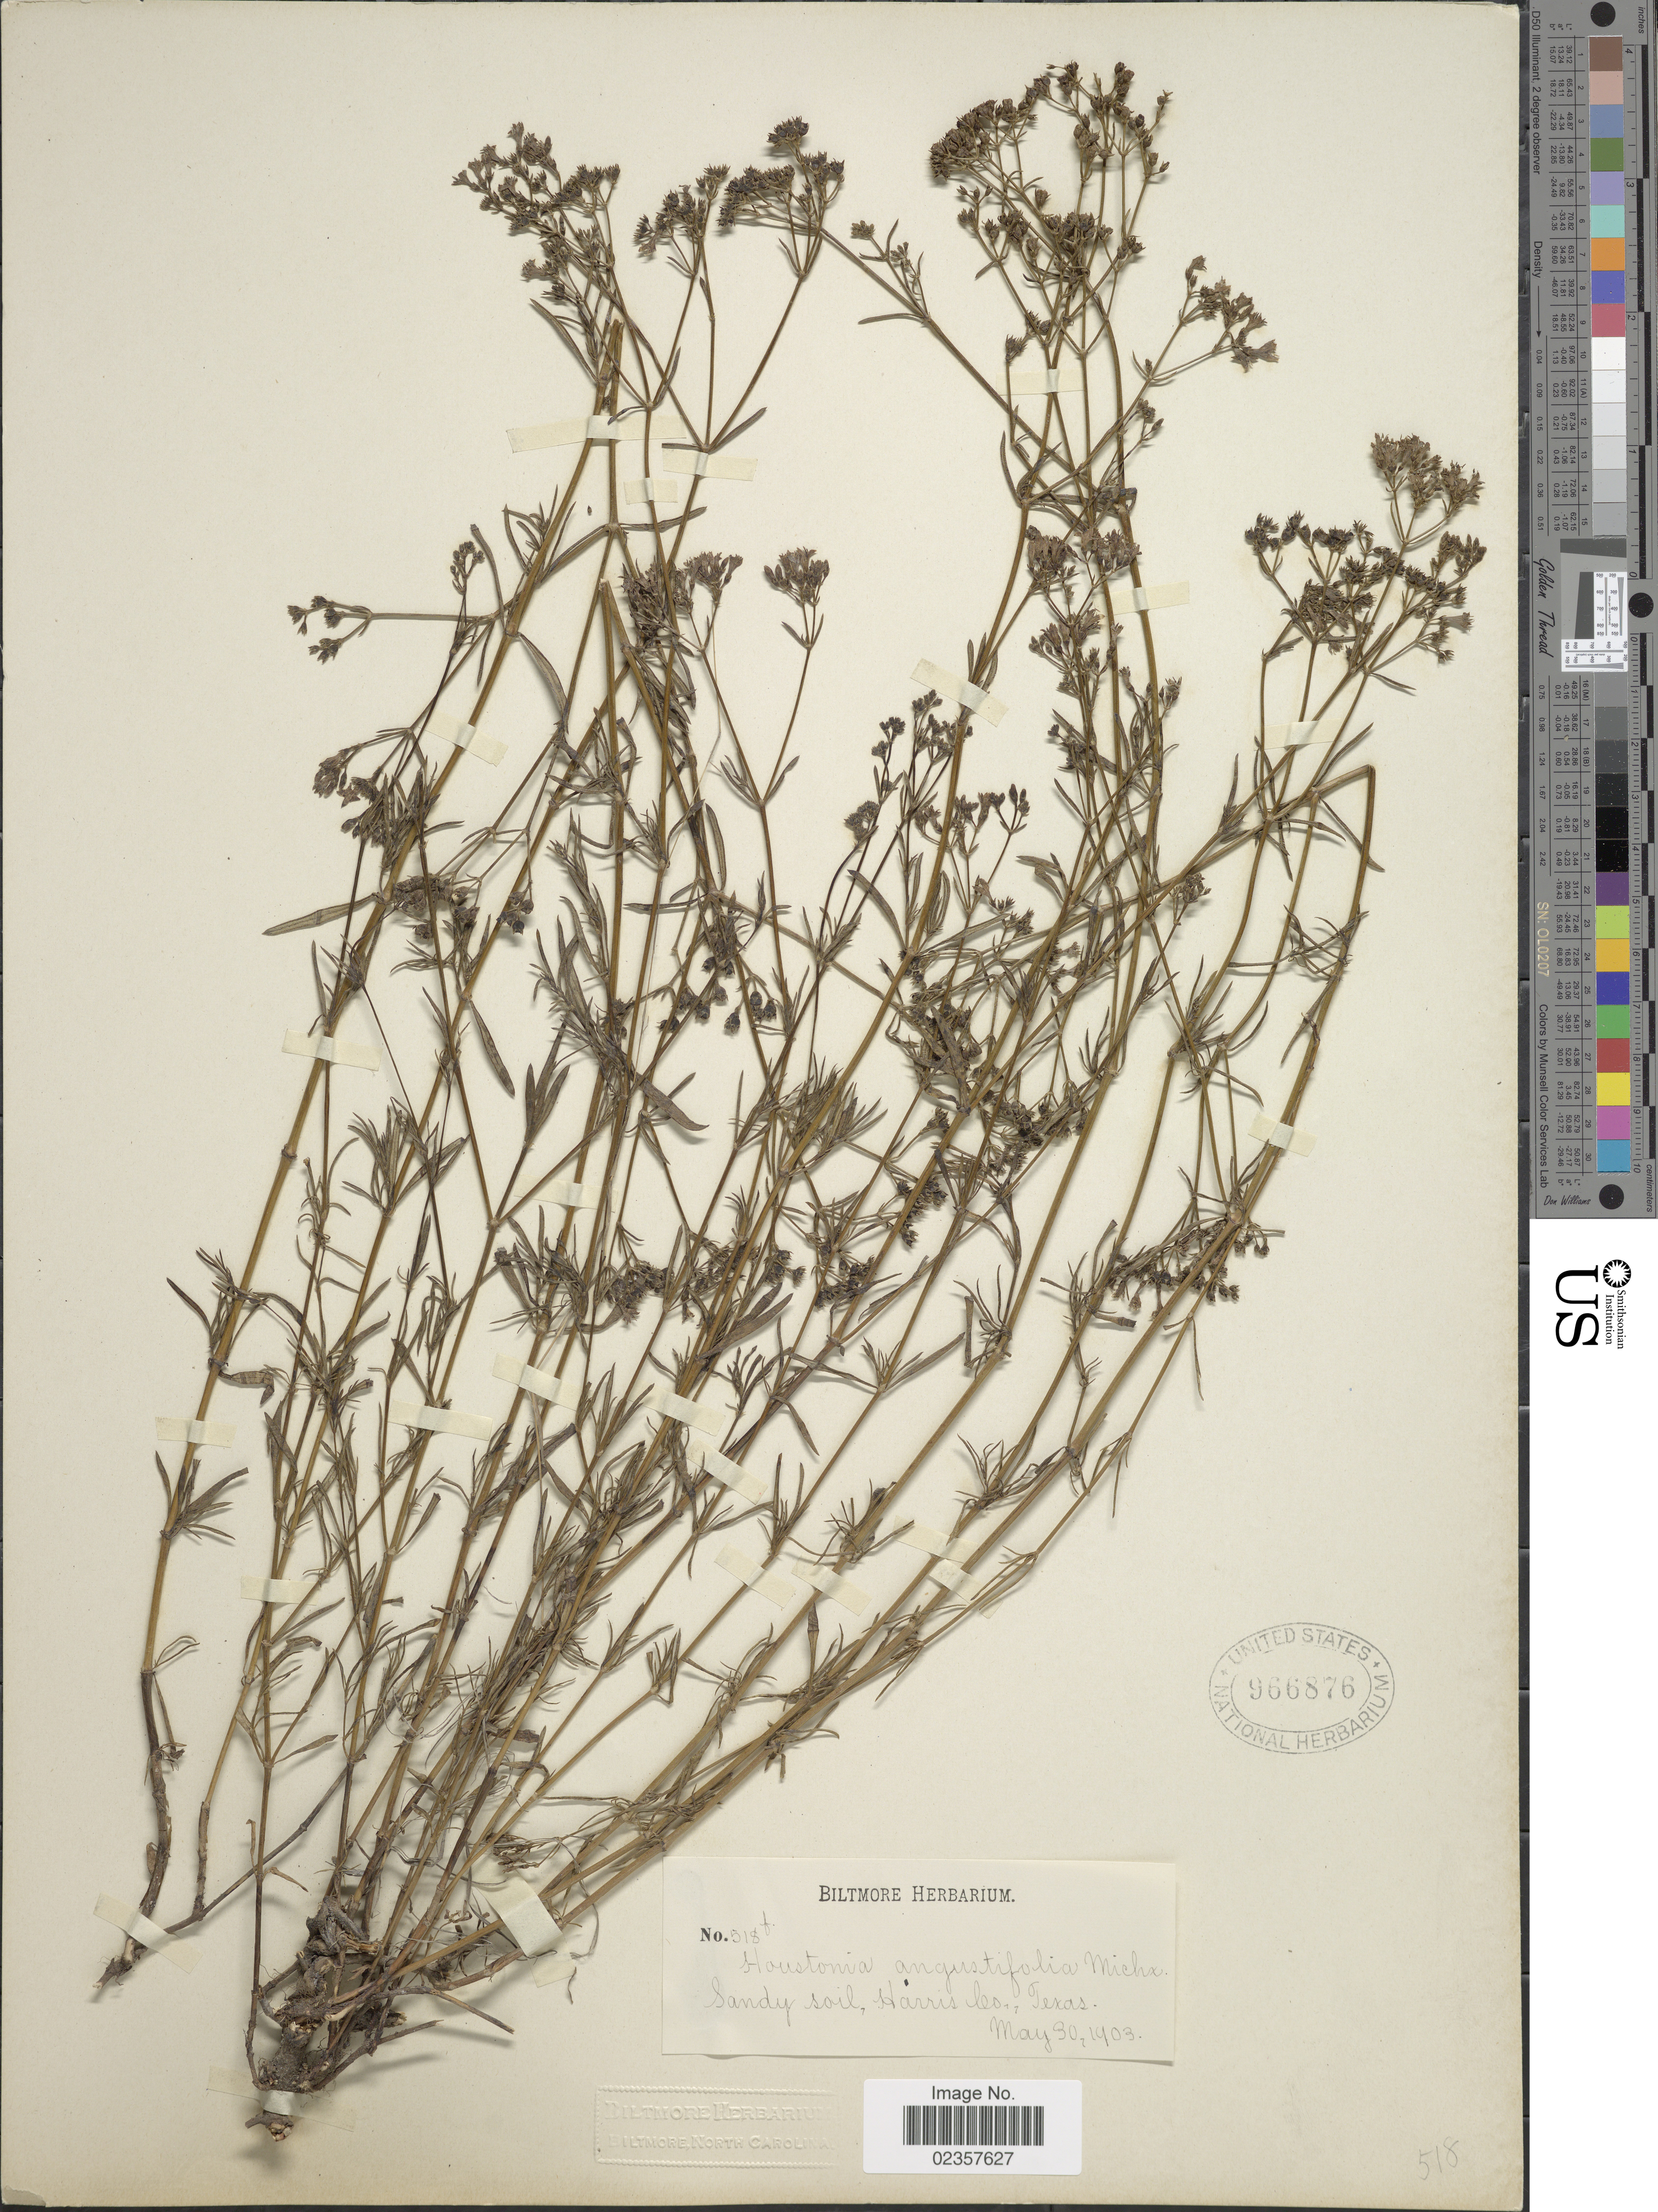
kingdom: Plantae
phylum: Tracheophyta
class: Magnoliopsida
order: Gentianales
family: Rubiaceae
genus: Houstonia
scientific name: Houstonia nigricans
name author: (Lam.) Fernald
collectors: ex herb. Biltmore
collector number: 518f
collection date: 1903-05-30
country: United States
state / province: Texas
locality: Harris Co.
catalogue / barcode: US 966876